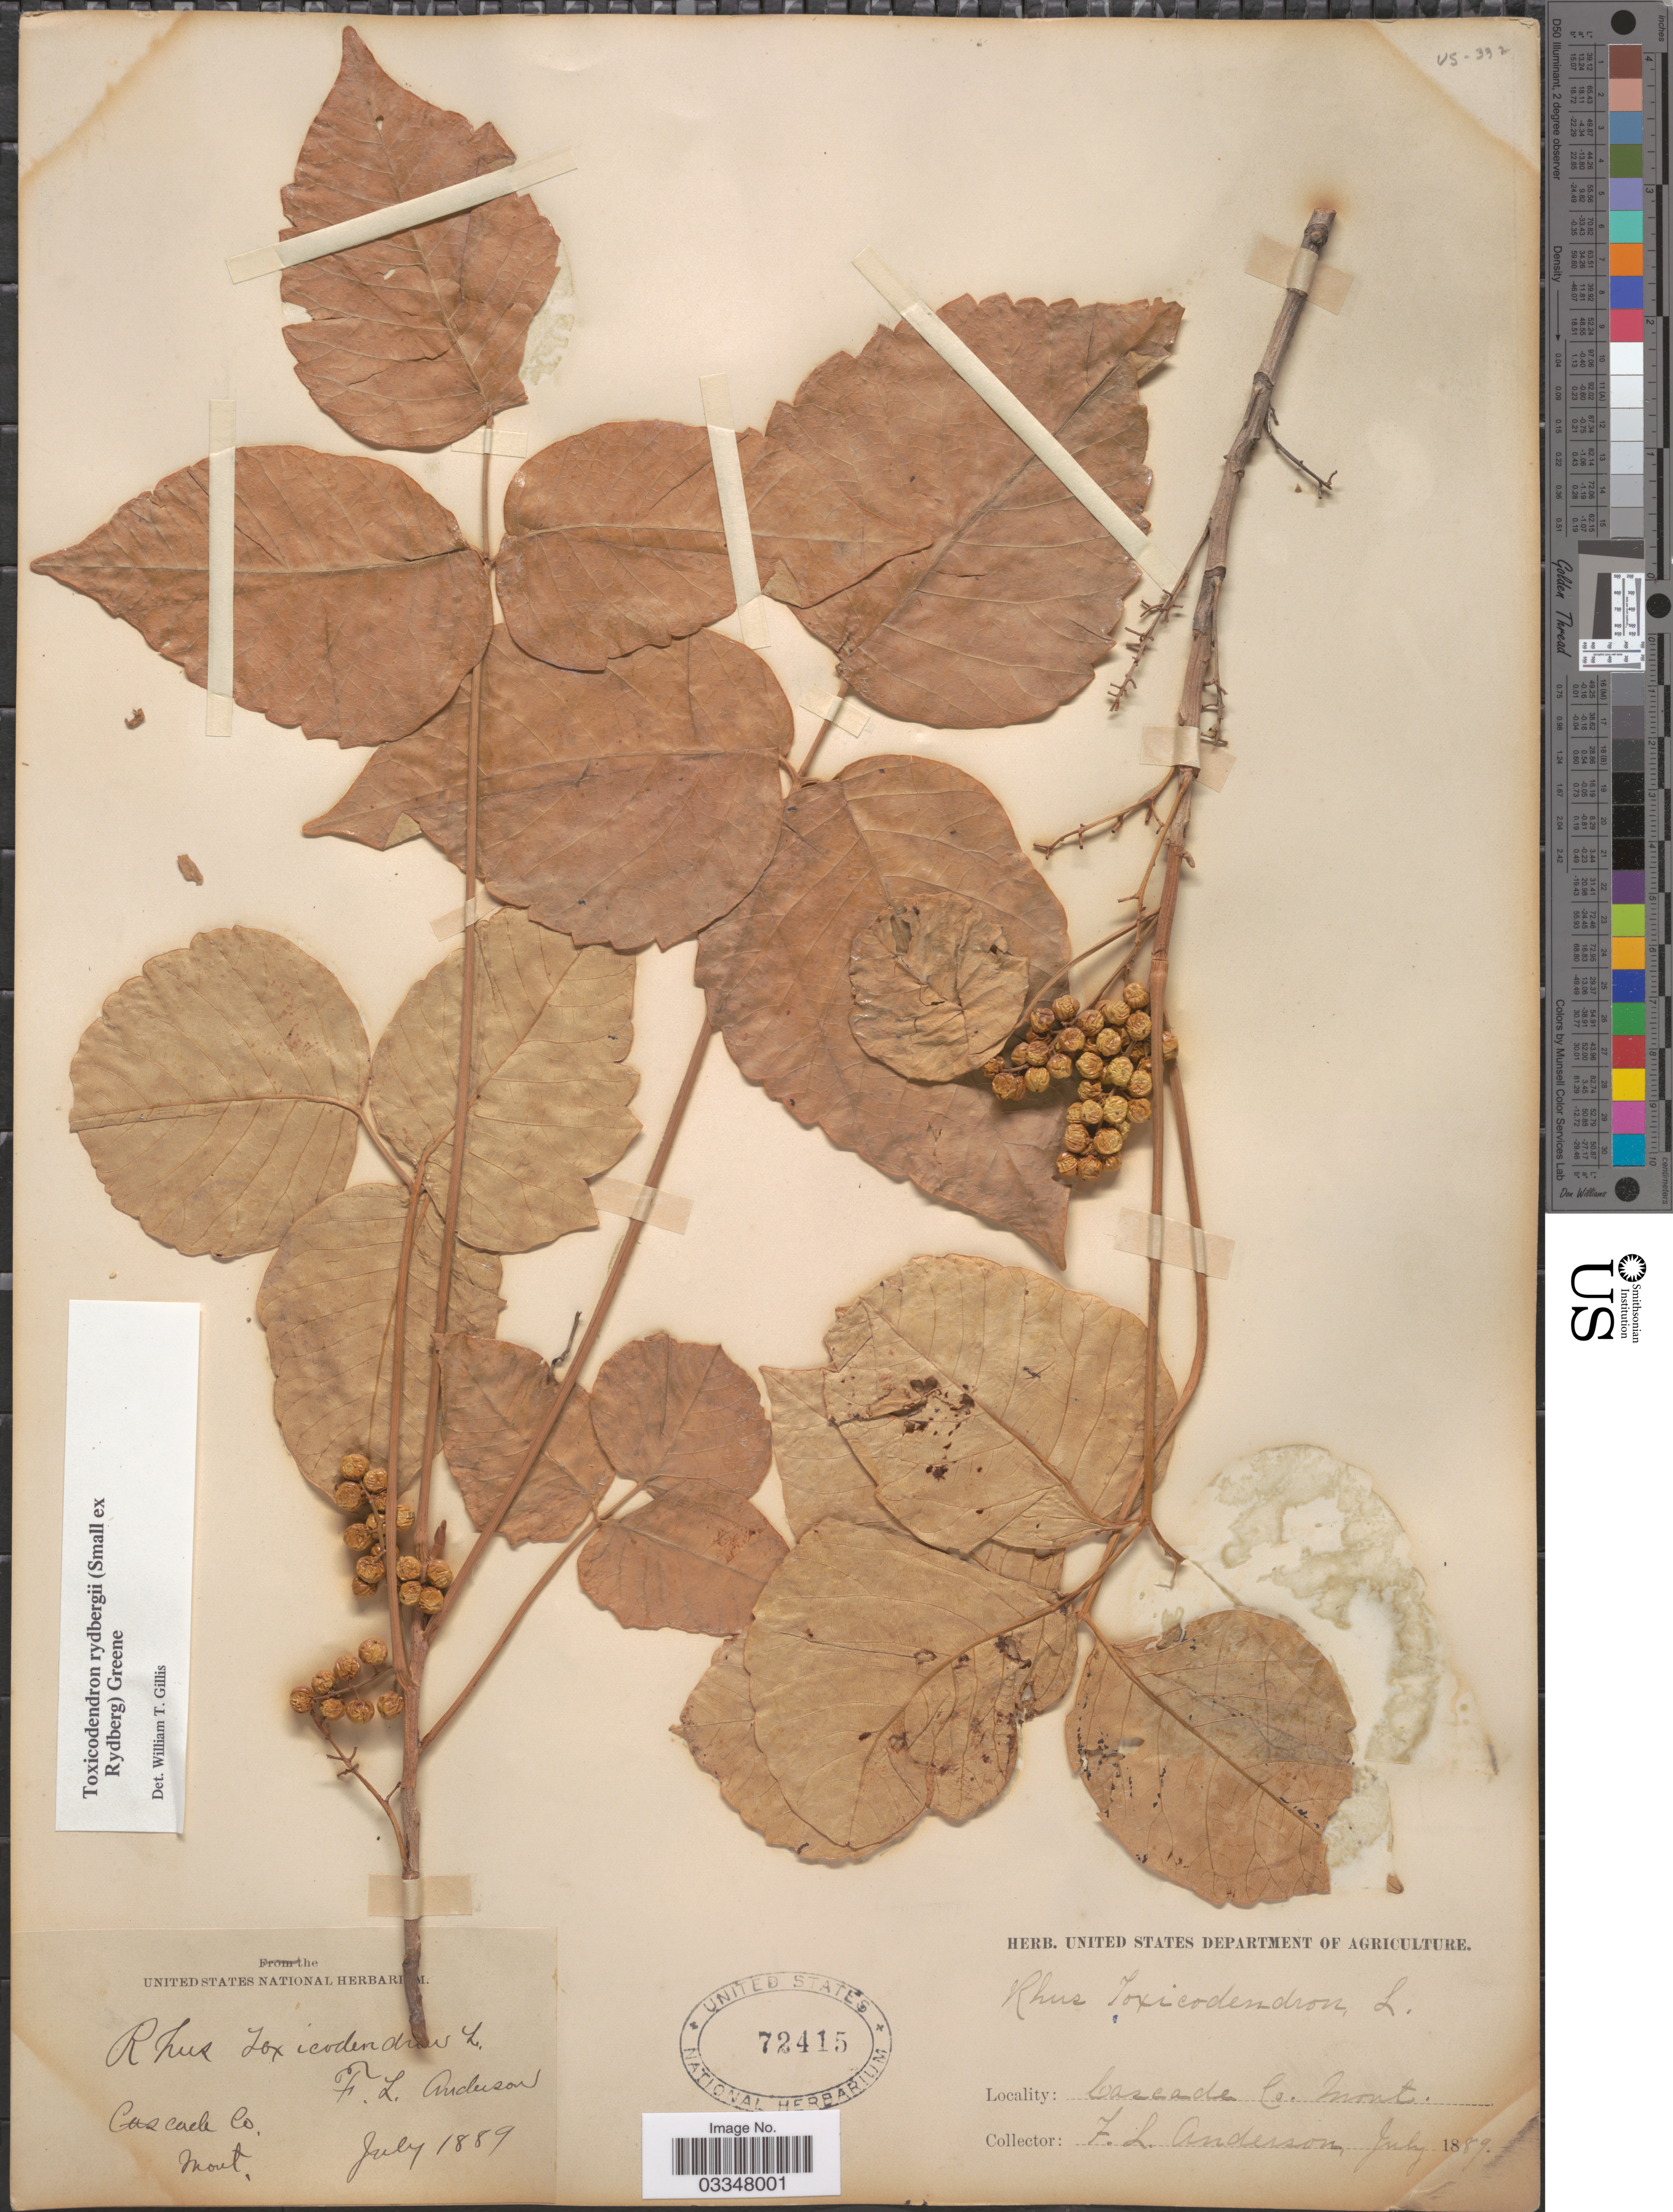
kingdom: Plantae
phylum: Tracheophyta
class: Magnoliopsida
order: Sapindales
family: Anacardiaceae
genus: Toxicodendron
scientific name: Toxicodendron radicans subsp. rydbergii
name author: (Small & Rydb.) Á. Löve & D. Löve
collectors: F. Anderson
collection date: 1889-07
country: United States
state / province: Montana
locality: Cascade Co.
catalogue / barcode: US 72415